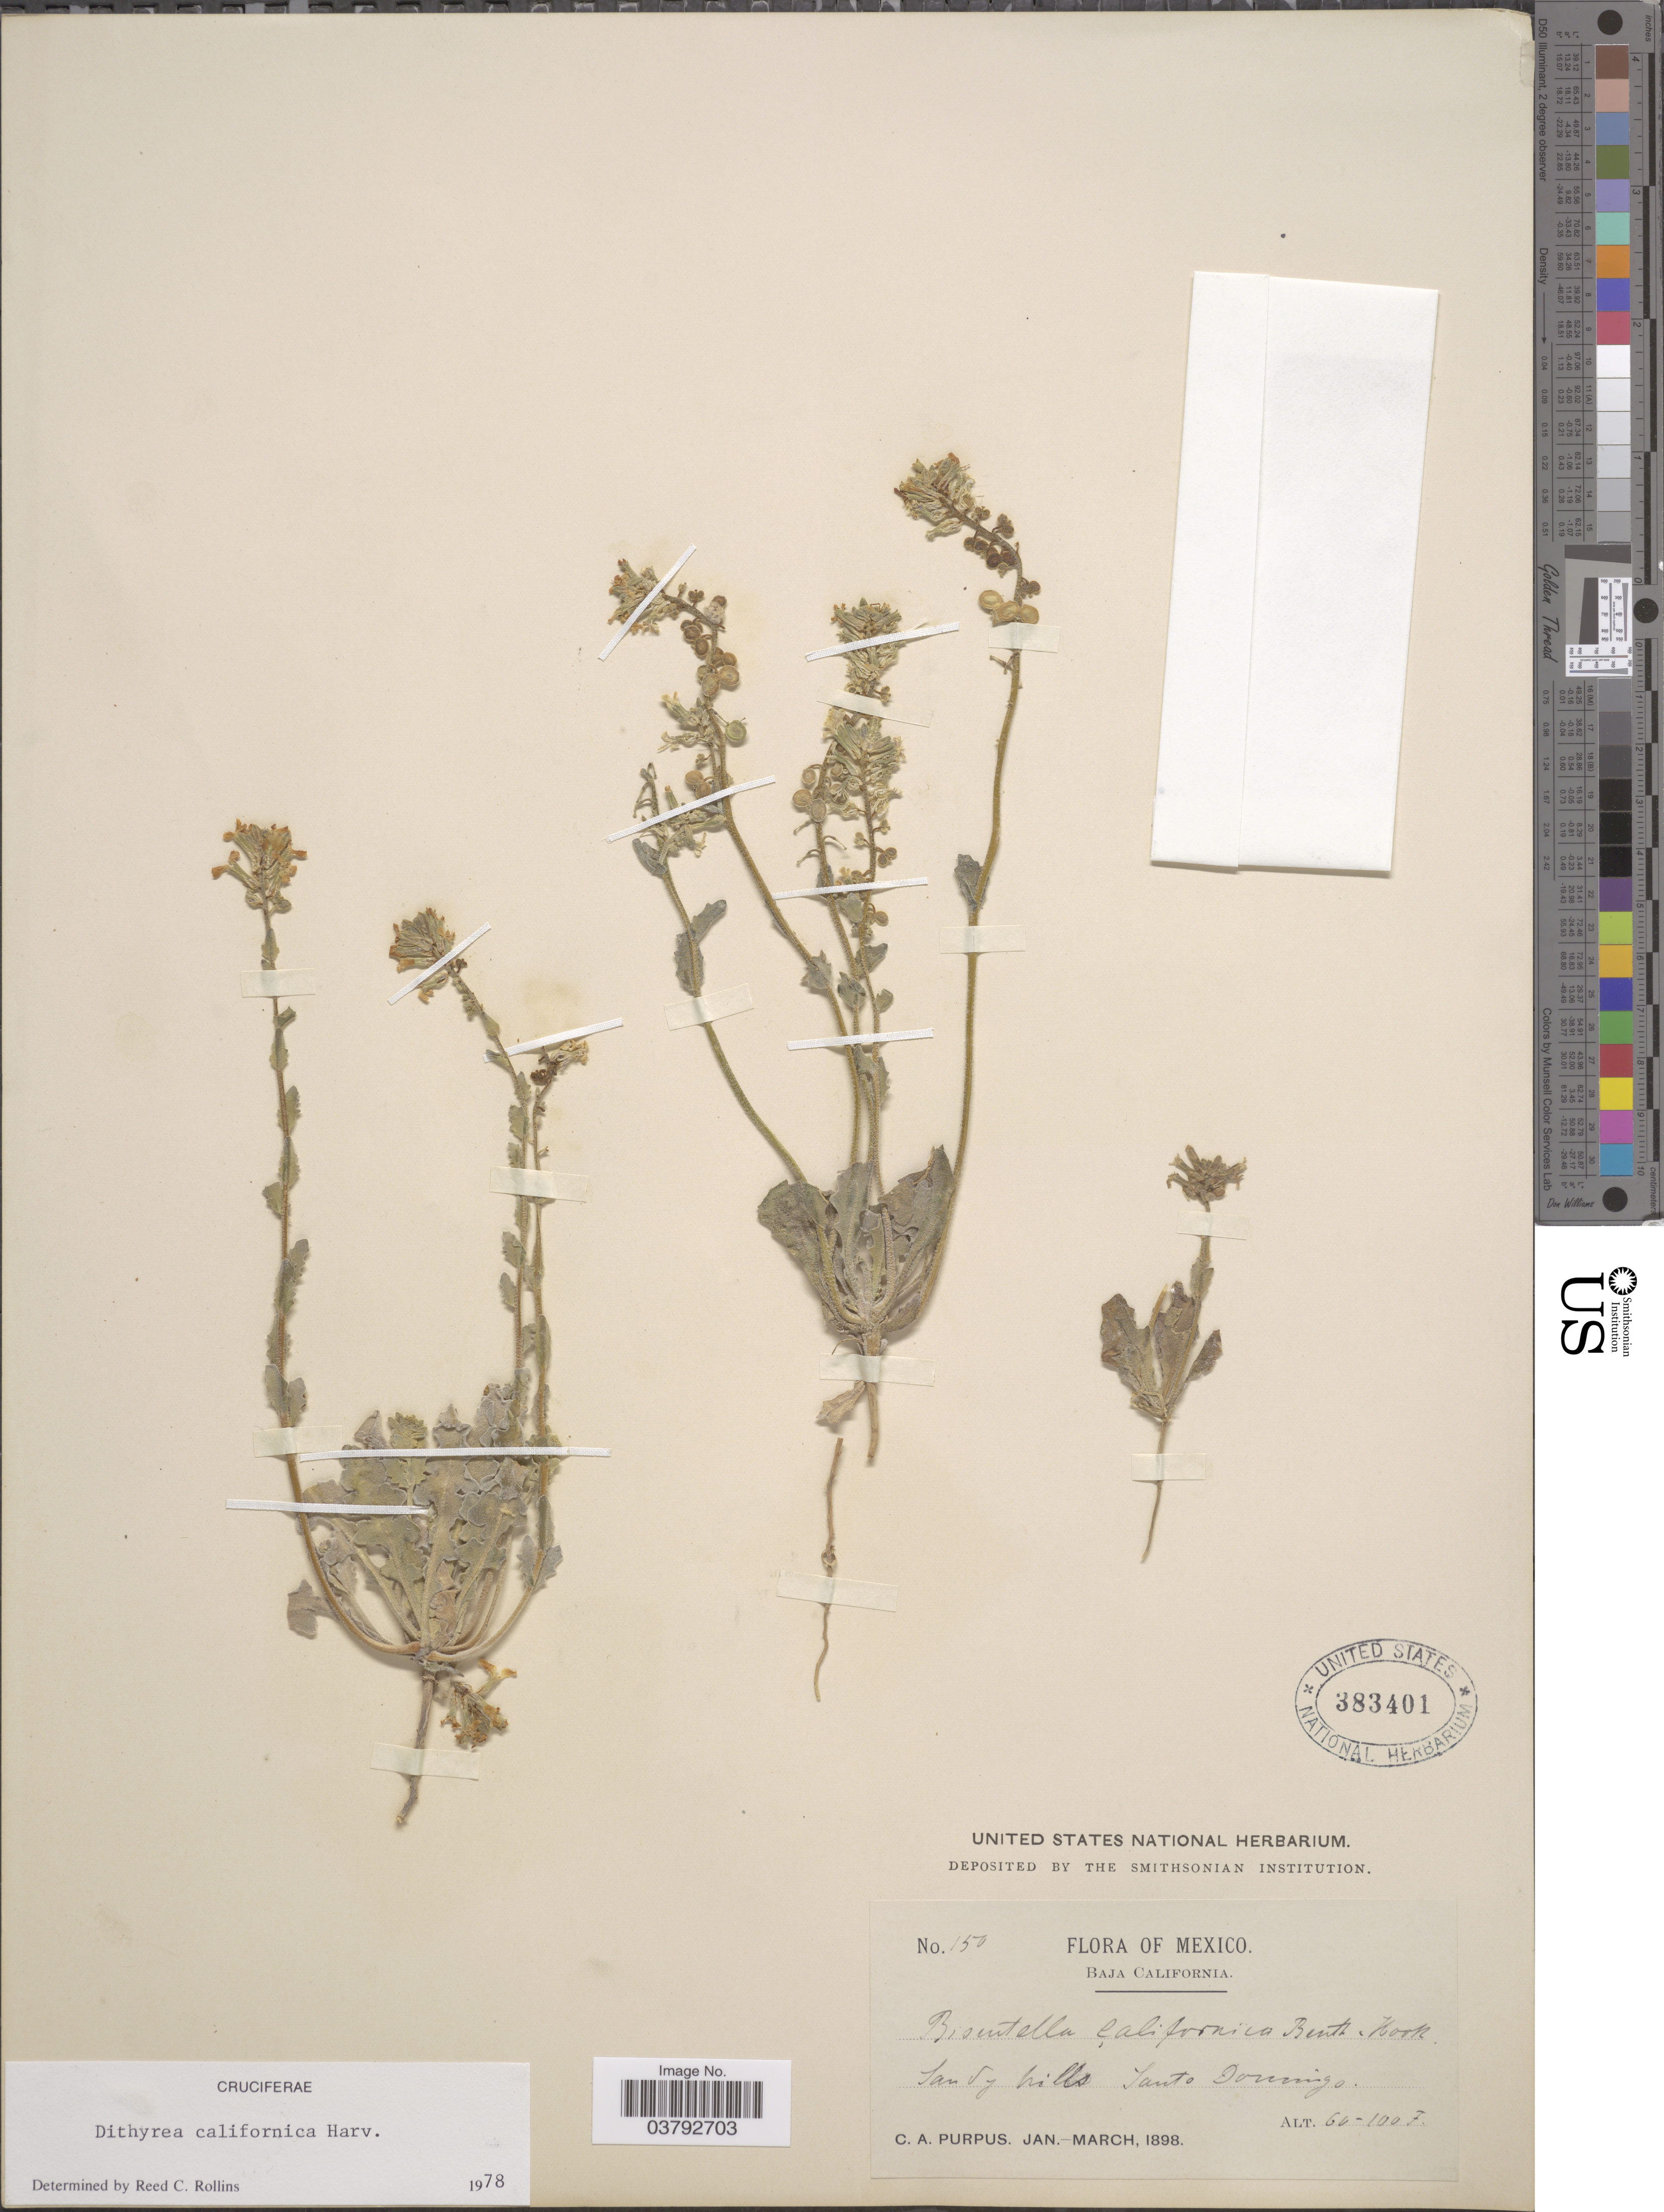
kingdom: Plantae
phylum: Tracheophyta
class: Magnoliopsida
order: Brassicales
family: Brassicaceae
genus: Dithyrea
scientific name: Dithyrea californica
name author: Harv.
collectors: C. A. Purpus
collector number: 150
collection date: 1898-01/1898-03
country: Mexico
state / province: Baja California Norte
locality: Sandy hills Santo Domingo.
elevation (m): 18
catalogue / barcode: US 383401